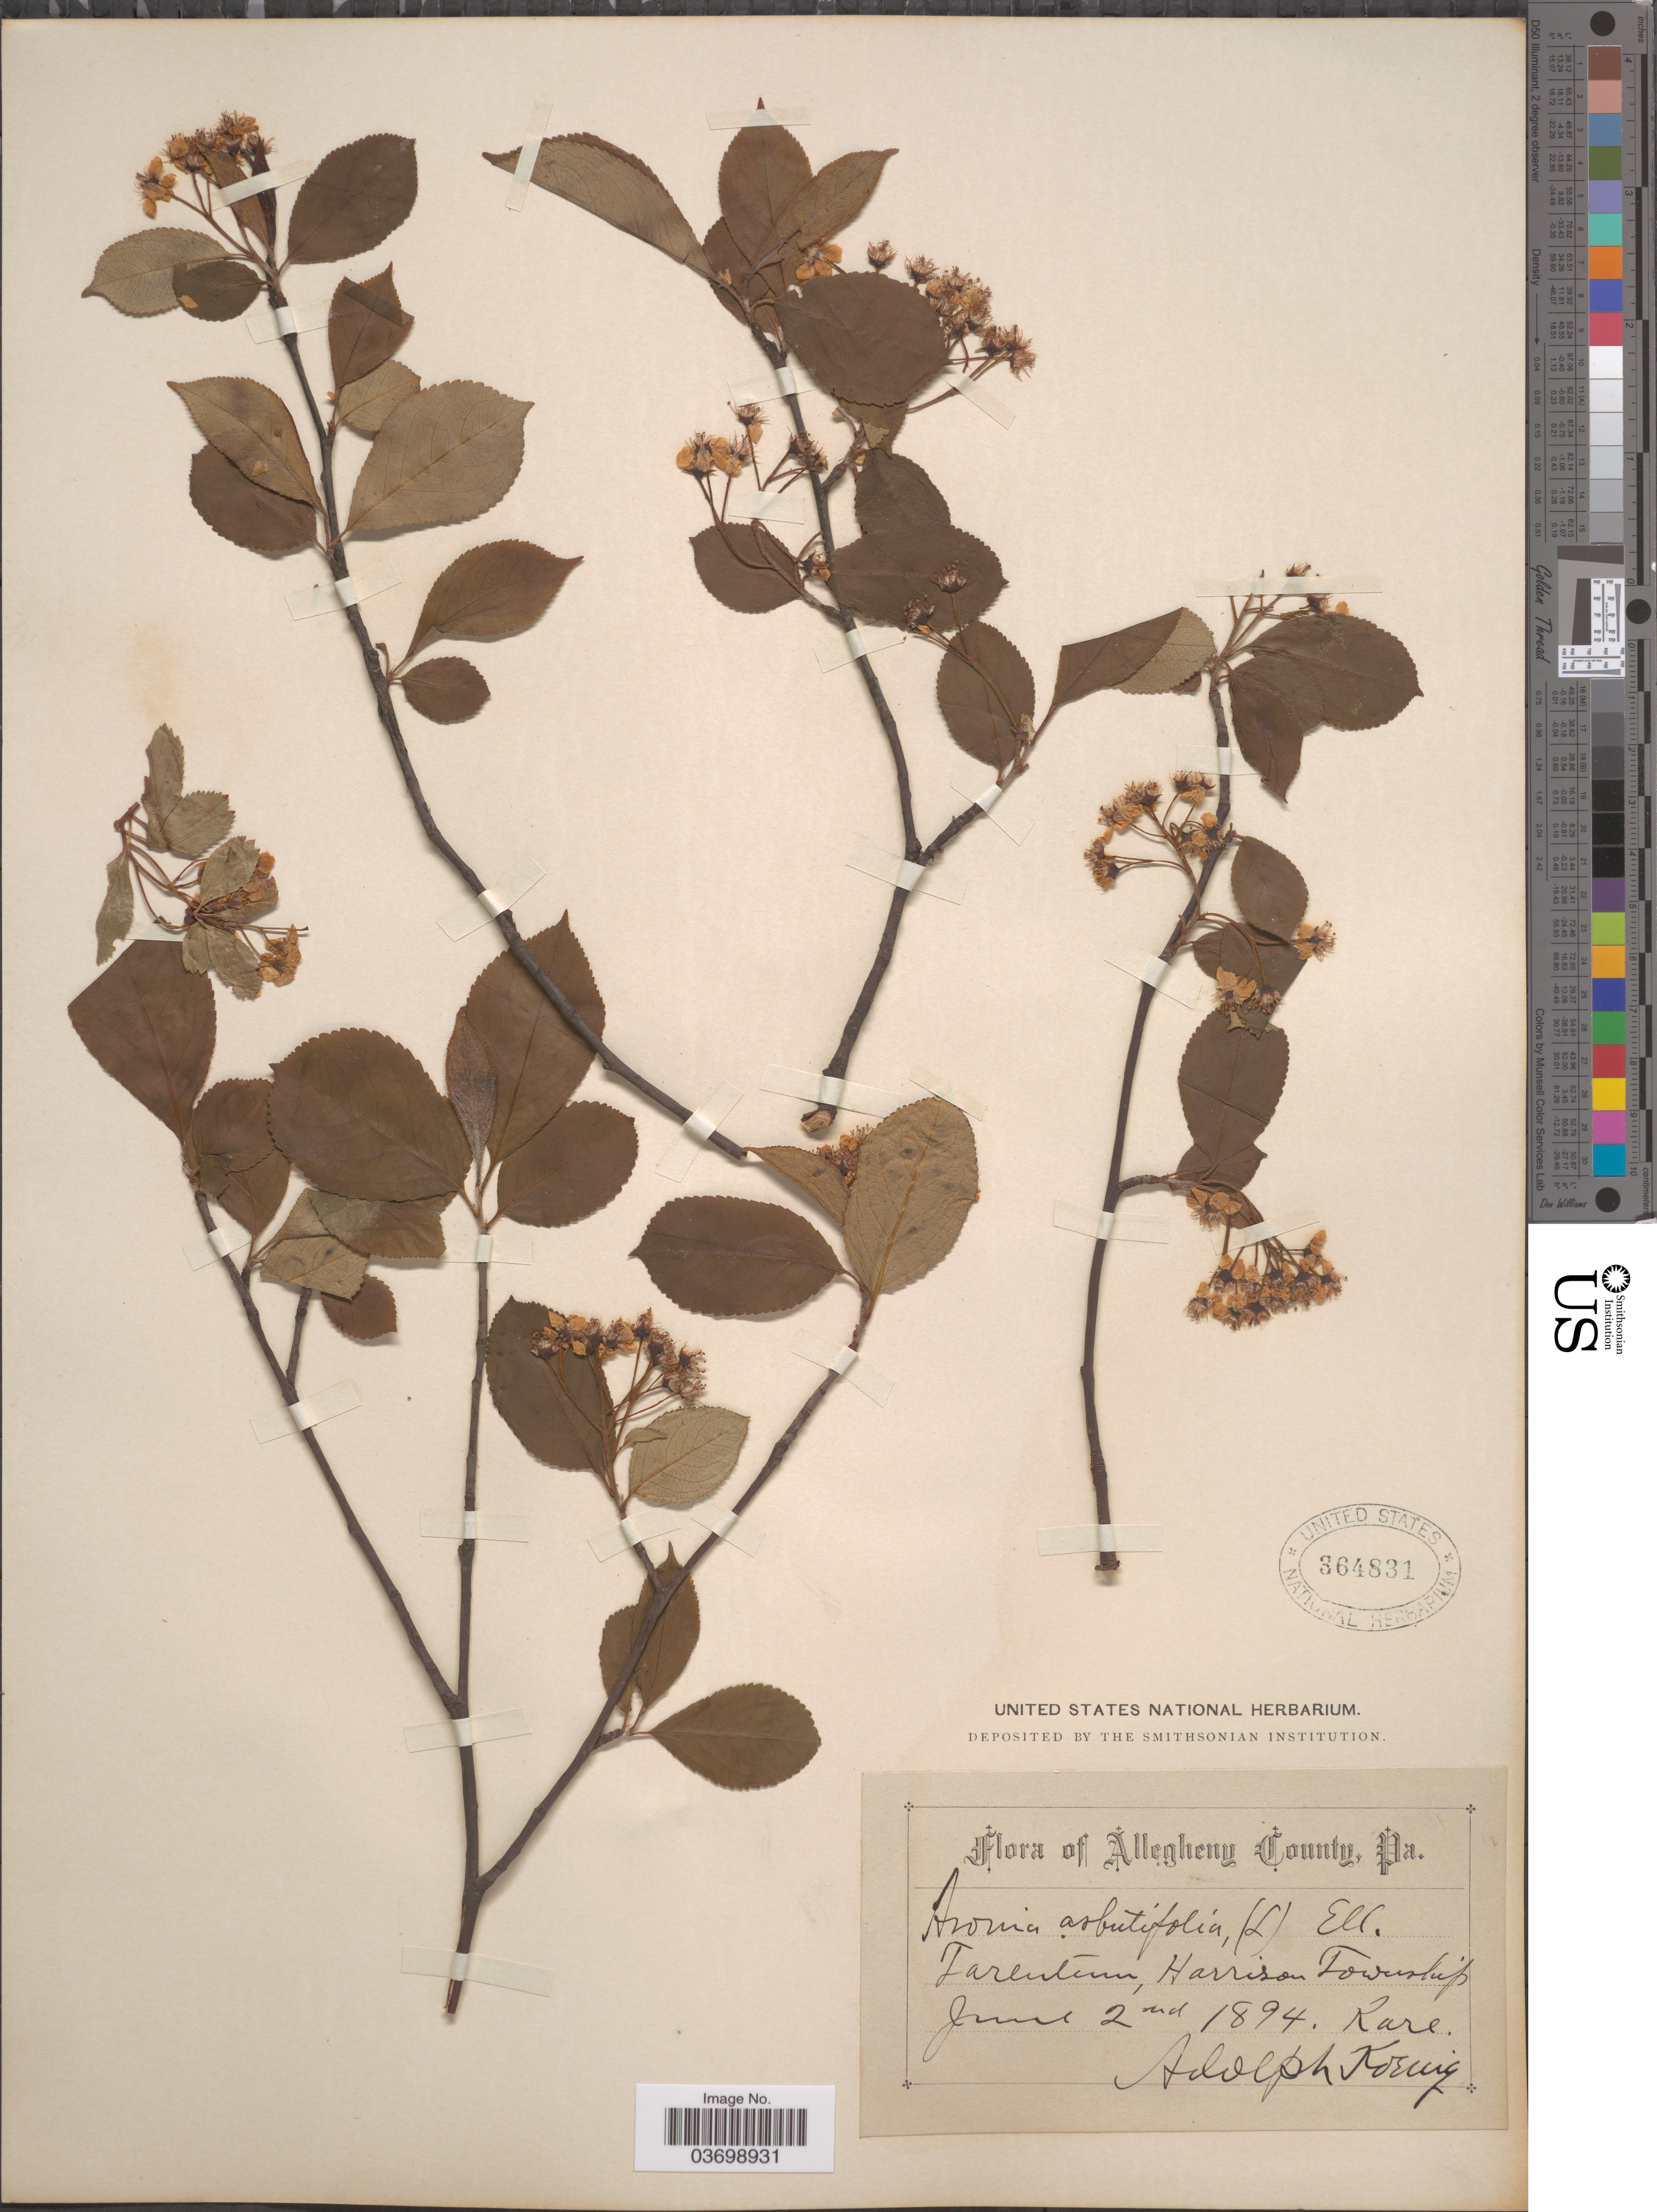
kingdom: Plantae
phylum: Tracheophyta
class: Magnoliopsida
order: Rosales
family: Rosaceae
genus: Aronia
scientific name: Aronia x prunifolia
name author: (Marshall) Rehder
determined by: Strong, M. T., (US), Smithsonian Institution - National Museum of Natural History (UNITED STATES)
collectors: A. Koenig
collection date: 1894-06-02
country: United States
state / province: Pennsylvania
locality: Allegheny County. Tarentum, Harrison Township.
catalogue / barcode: US 364831